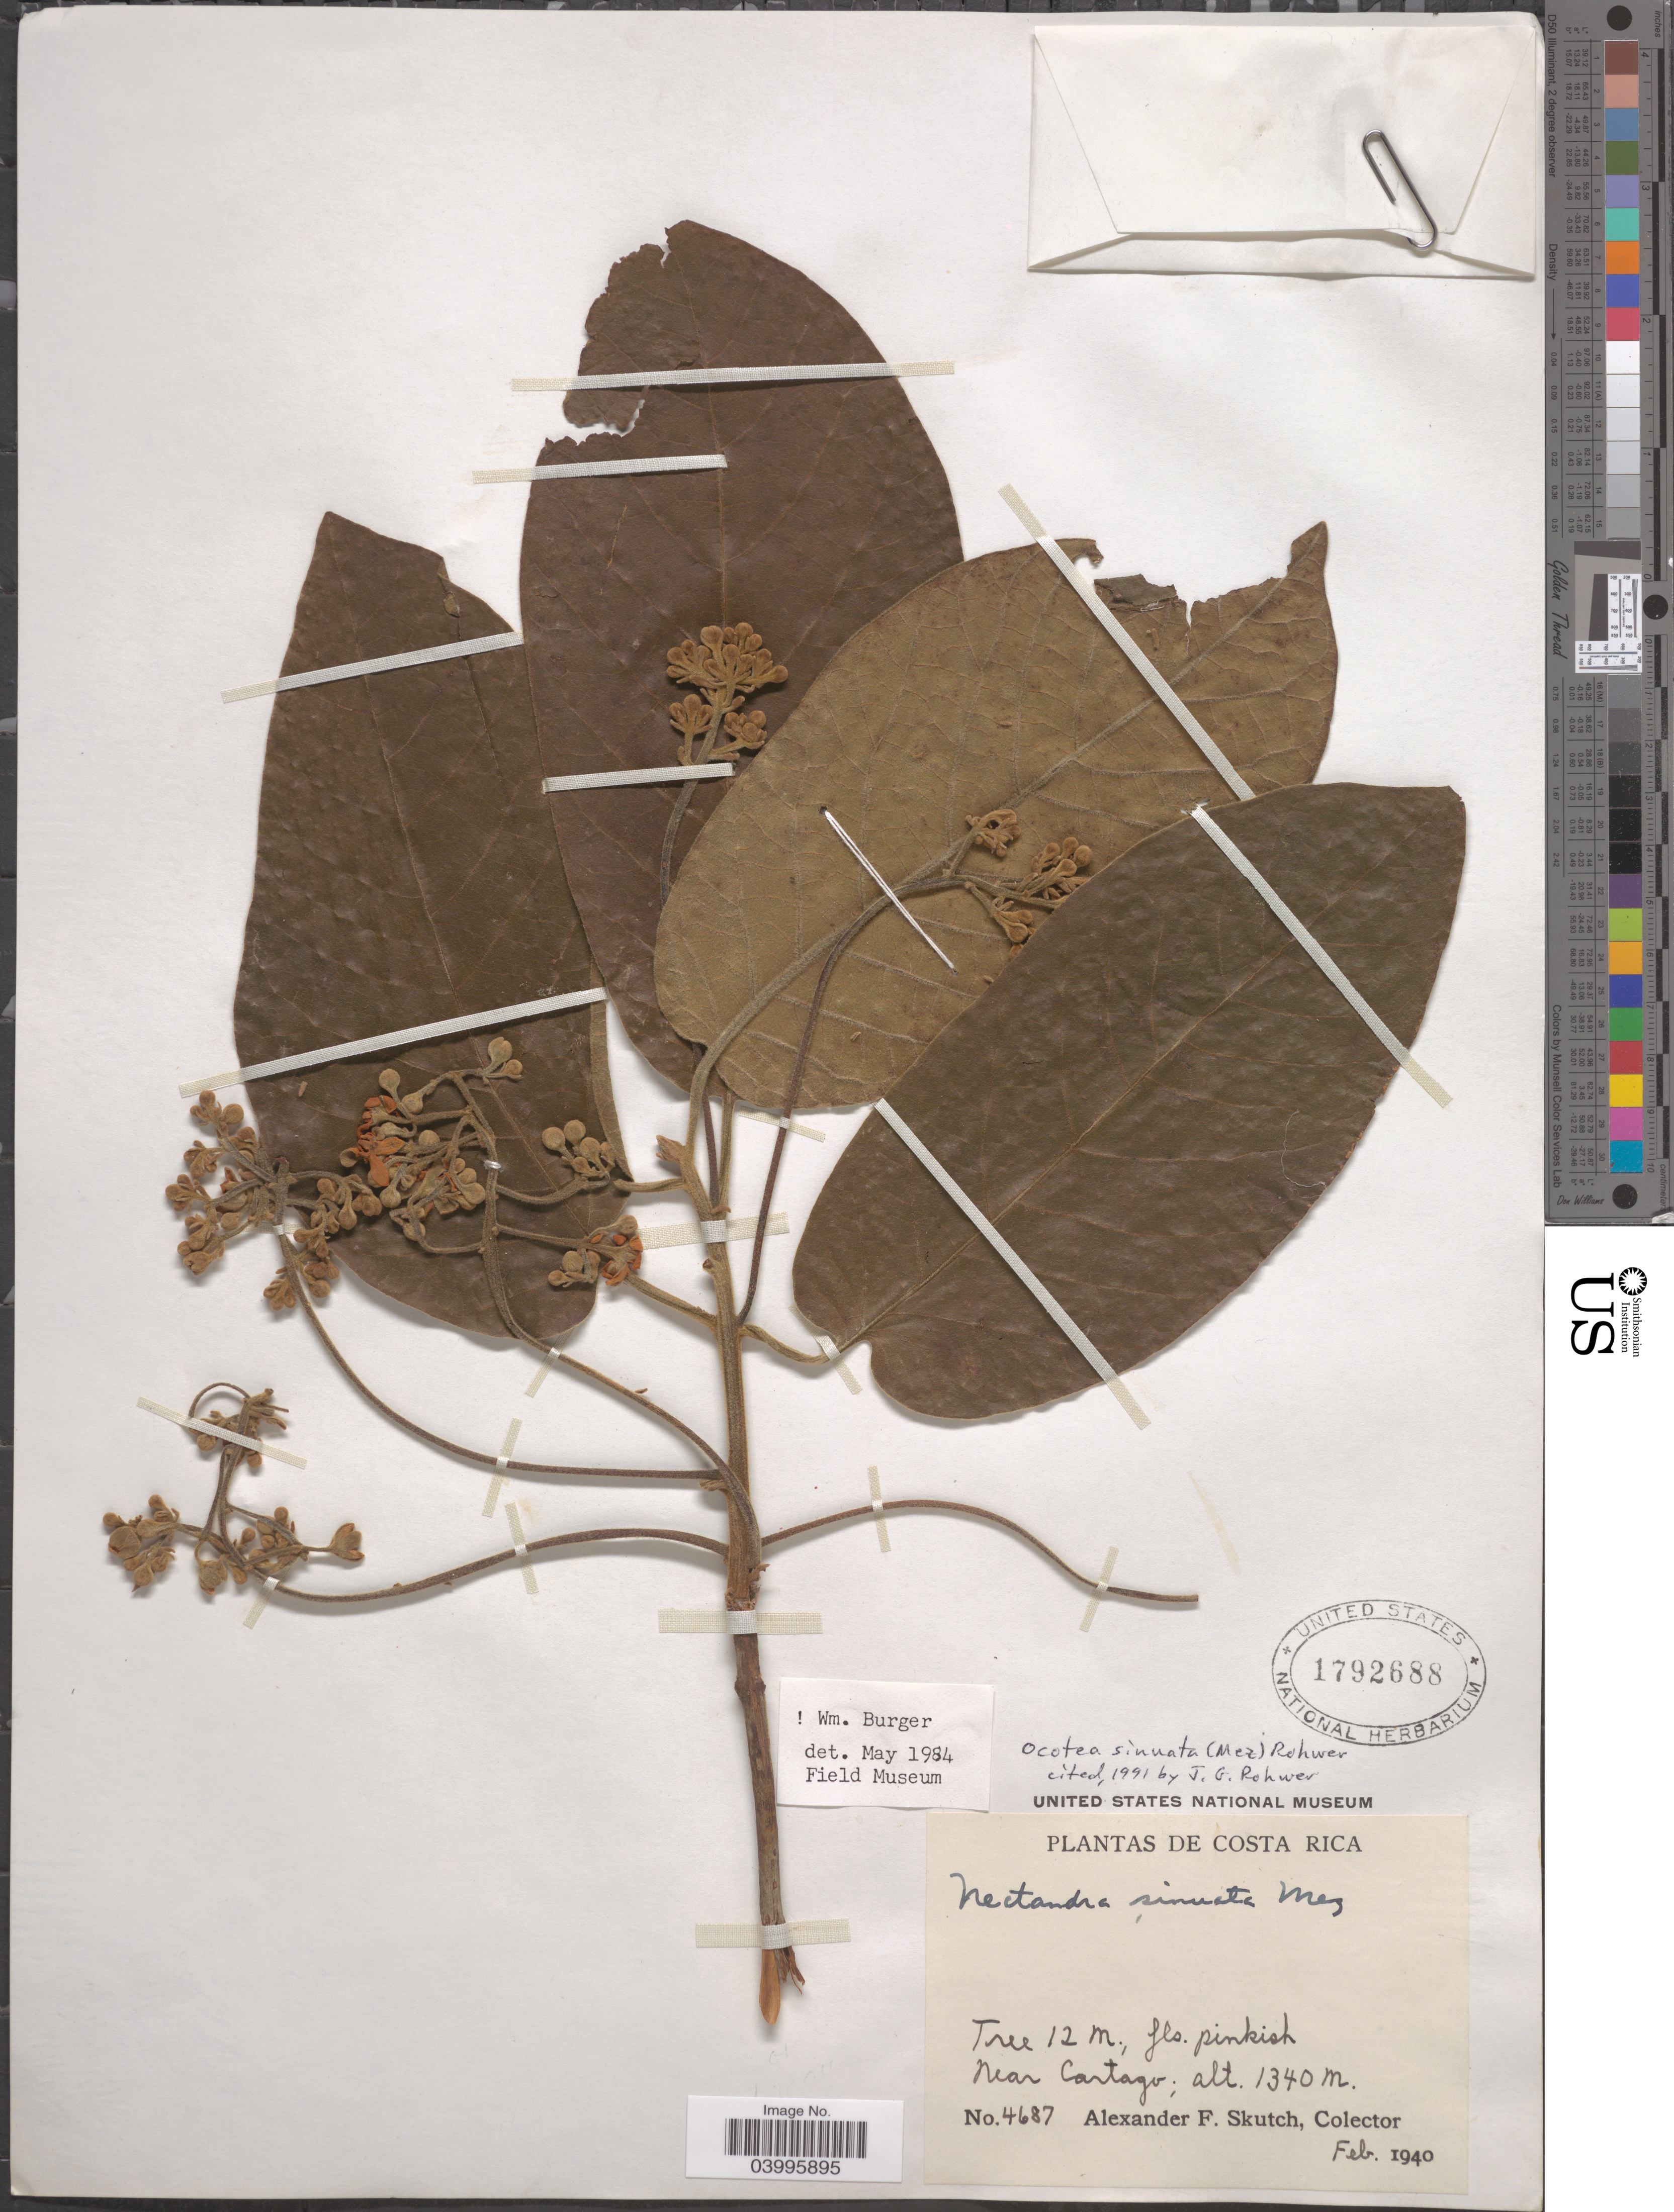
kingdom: Plantae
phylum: Tracheophyta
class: Magnoliopsida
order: Laurales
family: Lauraceae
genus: Ocotea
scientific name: Ocotea sinuata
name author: (Mez) Rohwer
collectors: A. F. Skutch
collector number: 4687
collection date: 1940-02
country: Costa Rica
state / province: Cartago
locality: Near Cartago.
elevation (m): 1340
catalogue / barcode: US 1792688